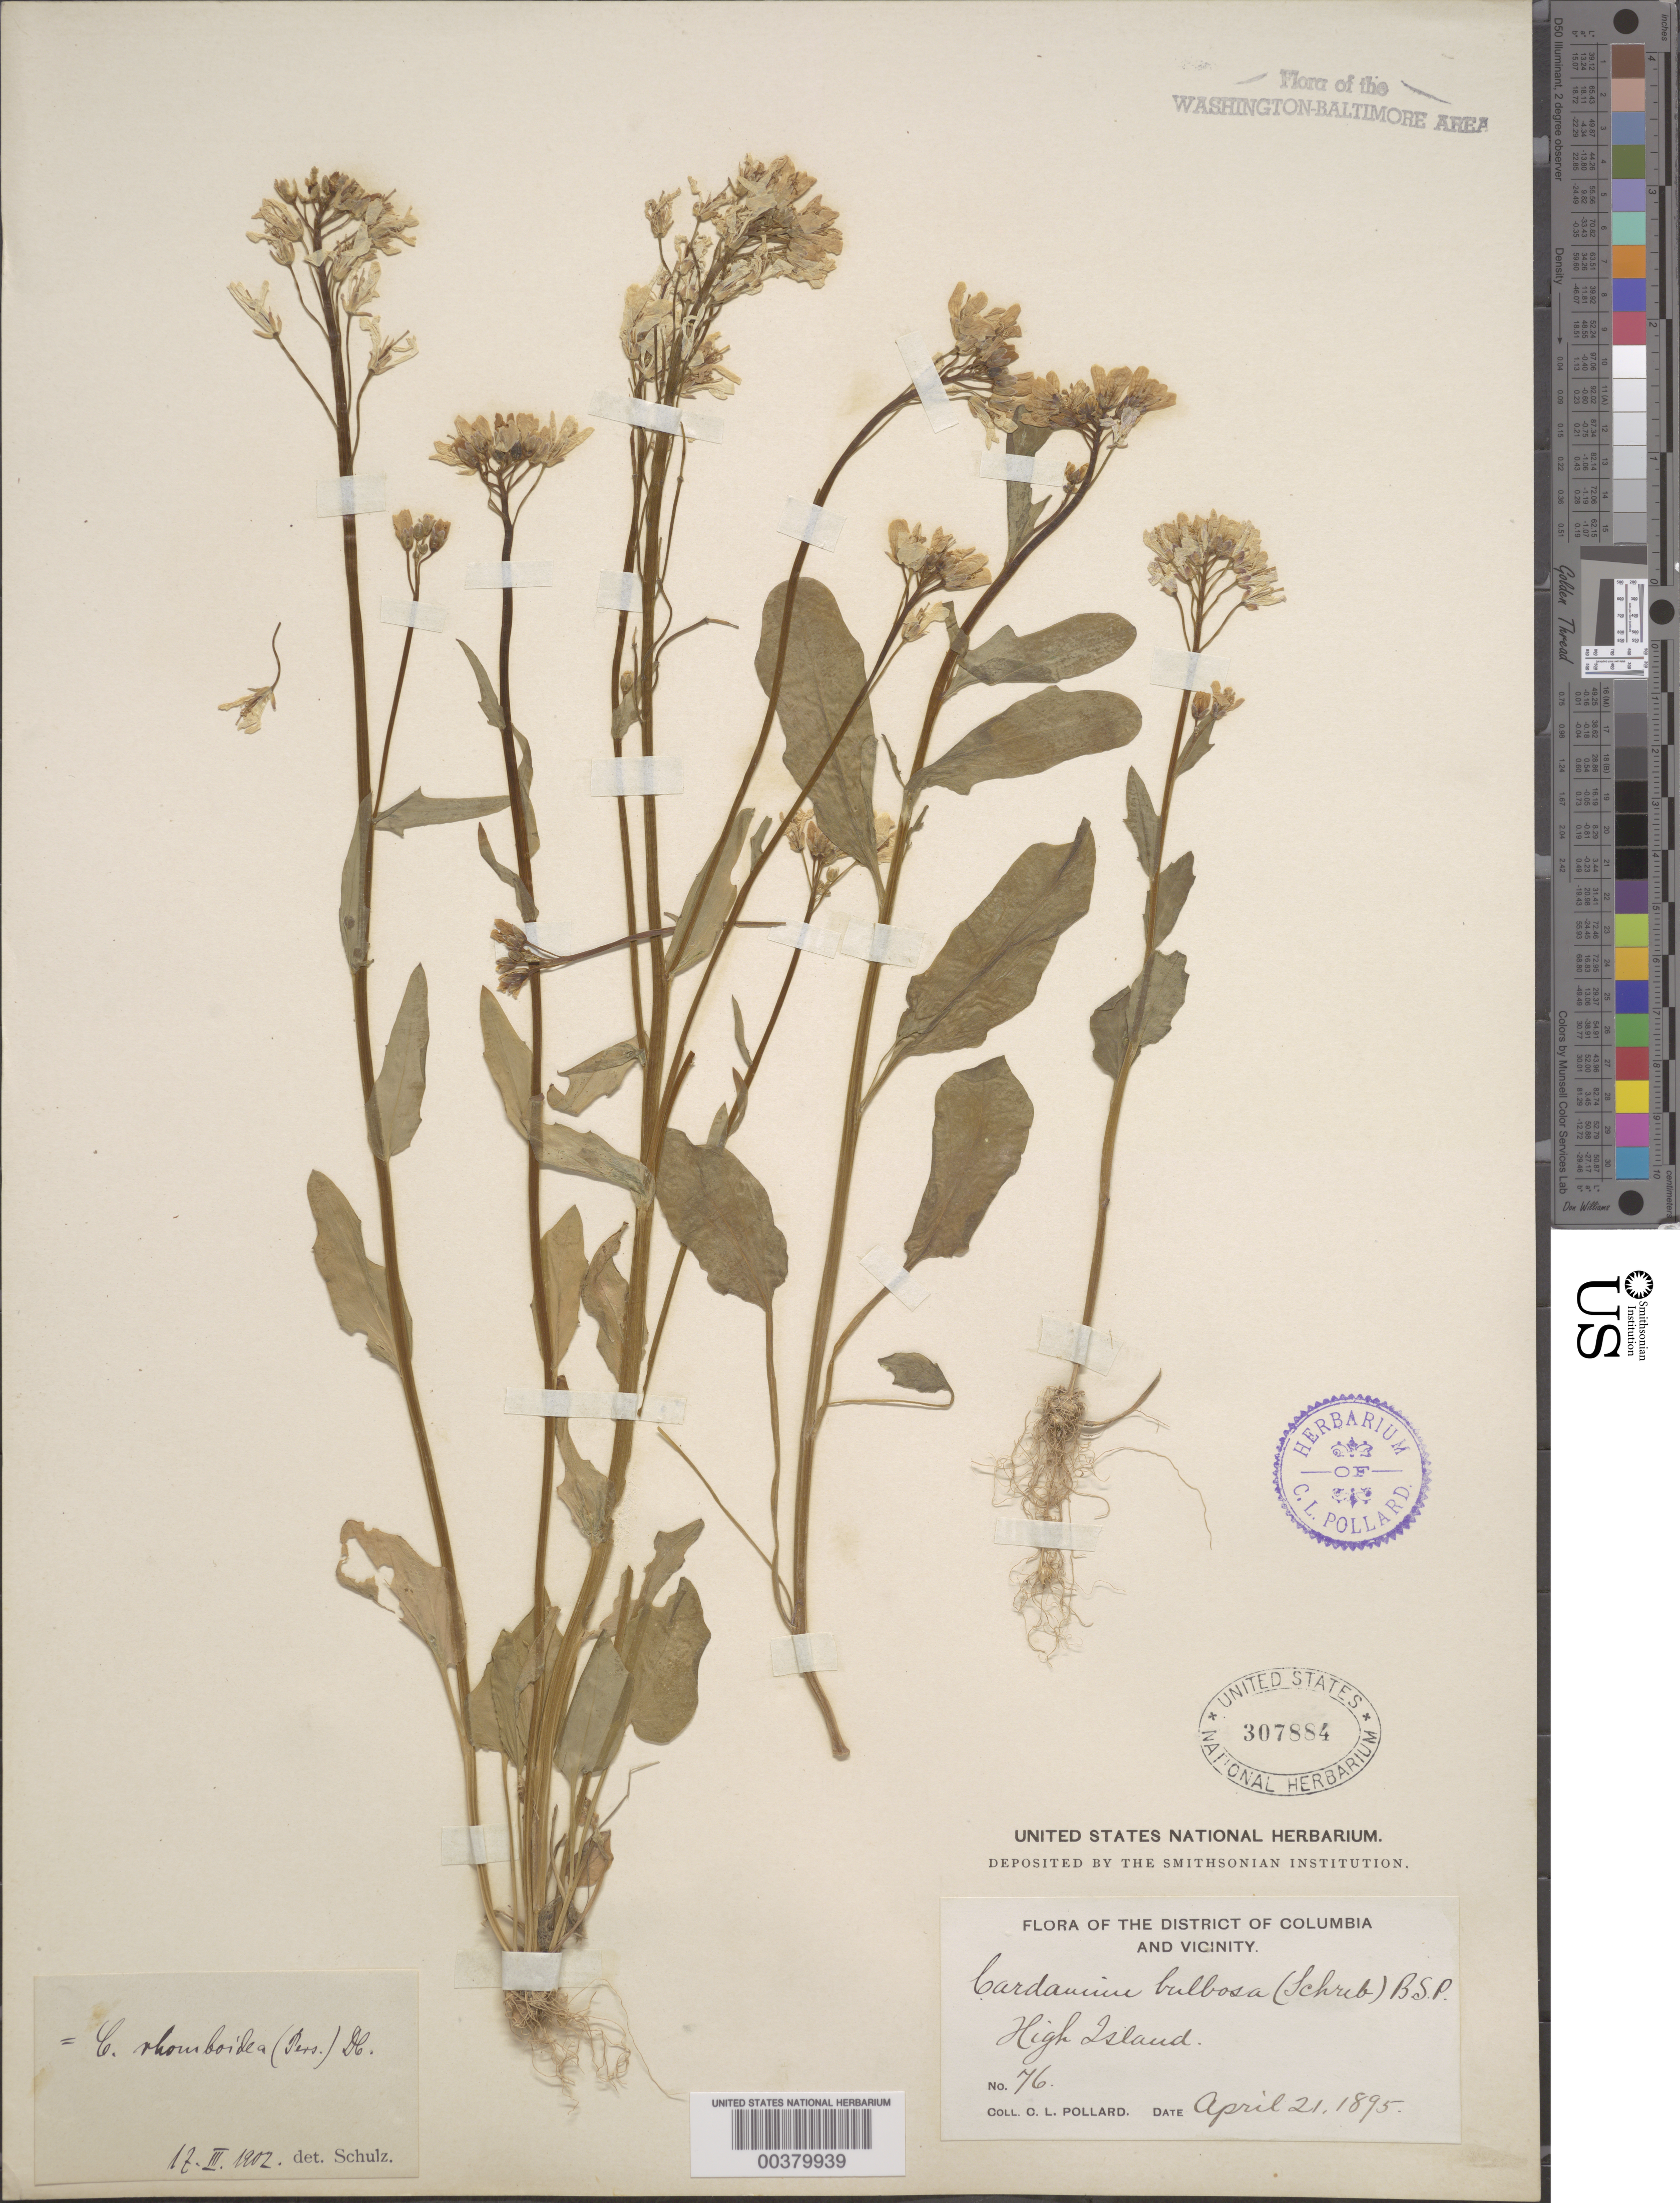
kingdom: Plantae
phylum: Tracheophyta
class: Magnoliopsida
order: Brassicales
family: Brassicaceae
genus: Cardamine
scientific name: Cardamine bulbosa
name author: (Schreb. ex Muhl.) Britton et al.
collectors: C. L. Pollard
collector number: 76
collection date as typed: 21 Apr 1895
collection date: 1895-04-21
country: United States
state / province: Maryland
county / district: Montgomery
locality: High Island C. & O. Canal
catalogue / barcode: US 307884